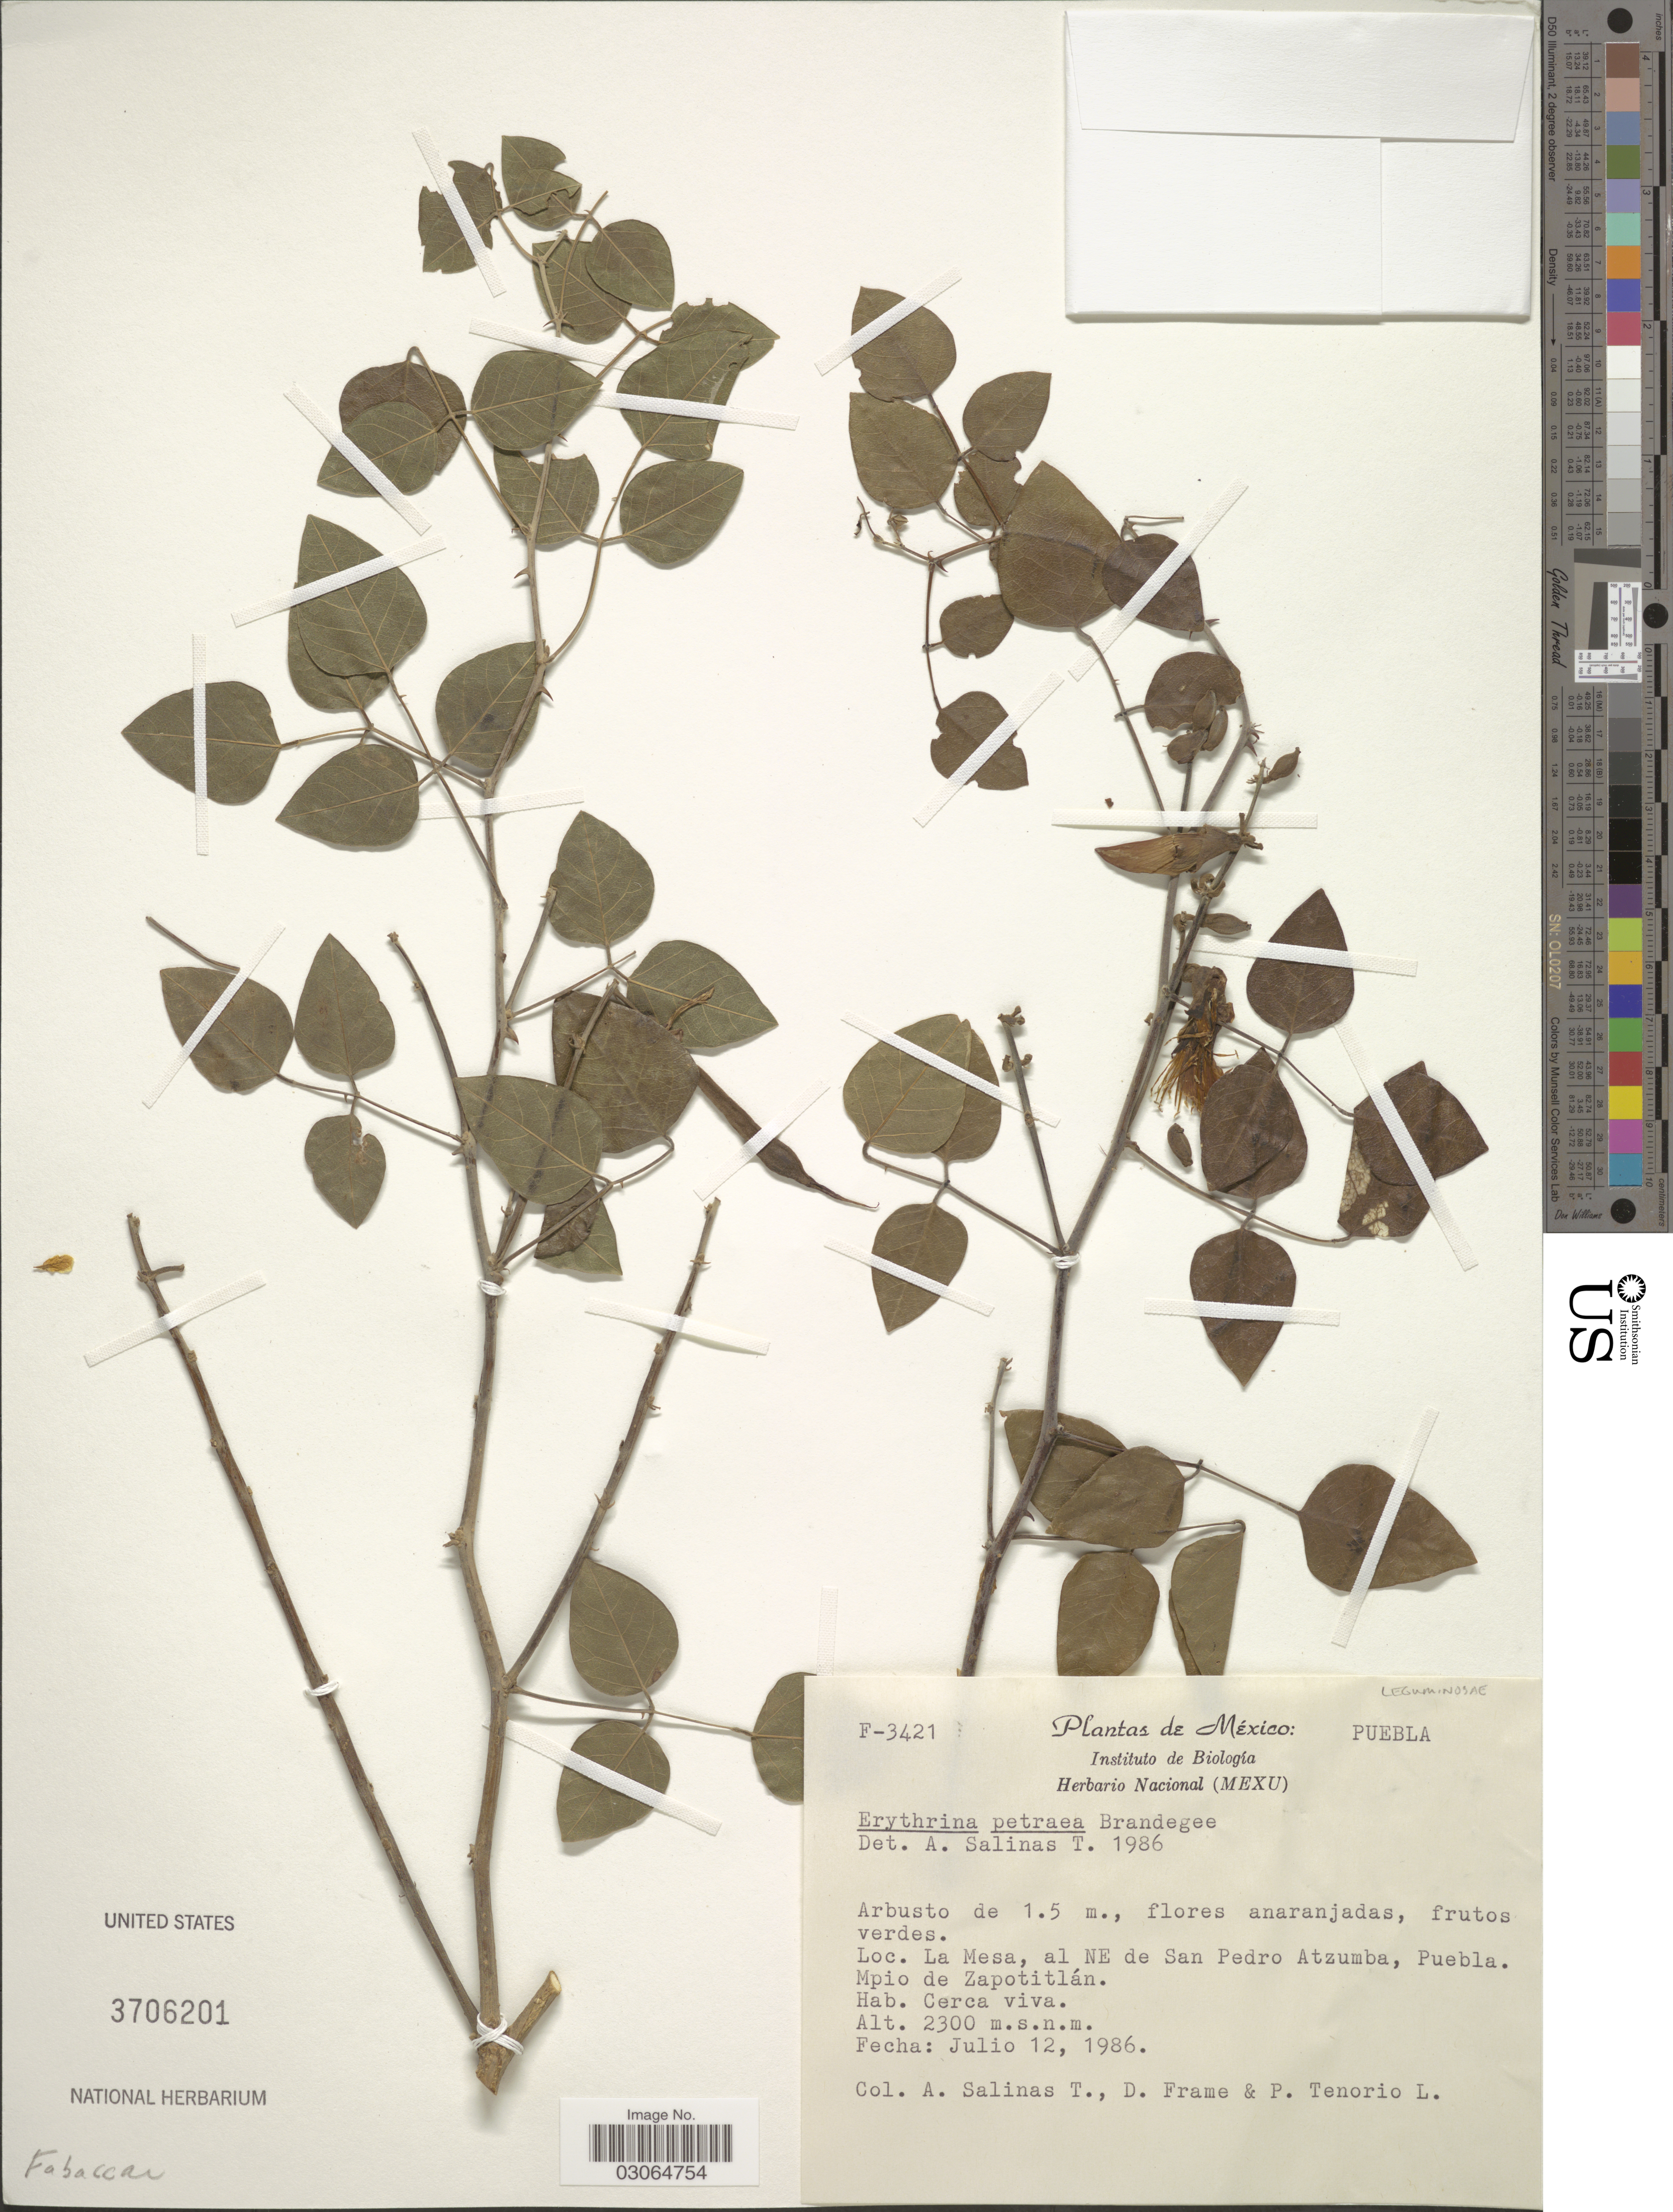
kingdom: Plantae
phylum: Tracheophyta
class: Magnoliopsida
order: Fabales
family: Fabaceae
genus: Erythrina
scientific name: Erythrina petraea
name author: Brandegee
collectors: A. Salinas T., D. Frame & P. Tenorio L.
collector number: F-3421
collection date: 1986-07-12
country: Mexico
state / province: Puebla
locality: La Mesa, al NE de San Pedro Atzumba. Mpio de Zapotitlán.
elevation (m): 2300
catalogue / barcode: US 3706201